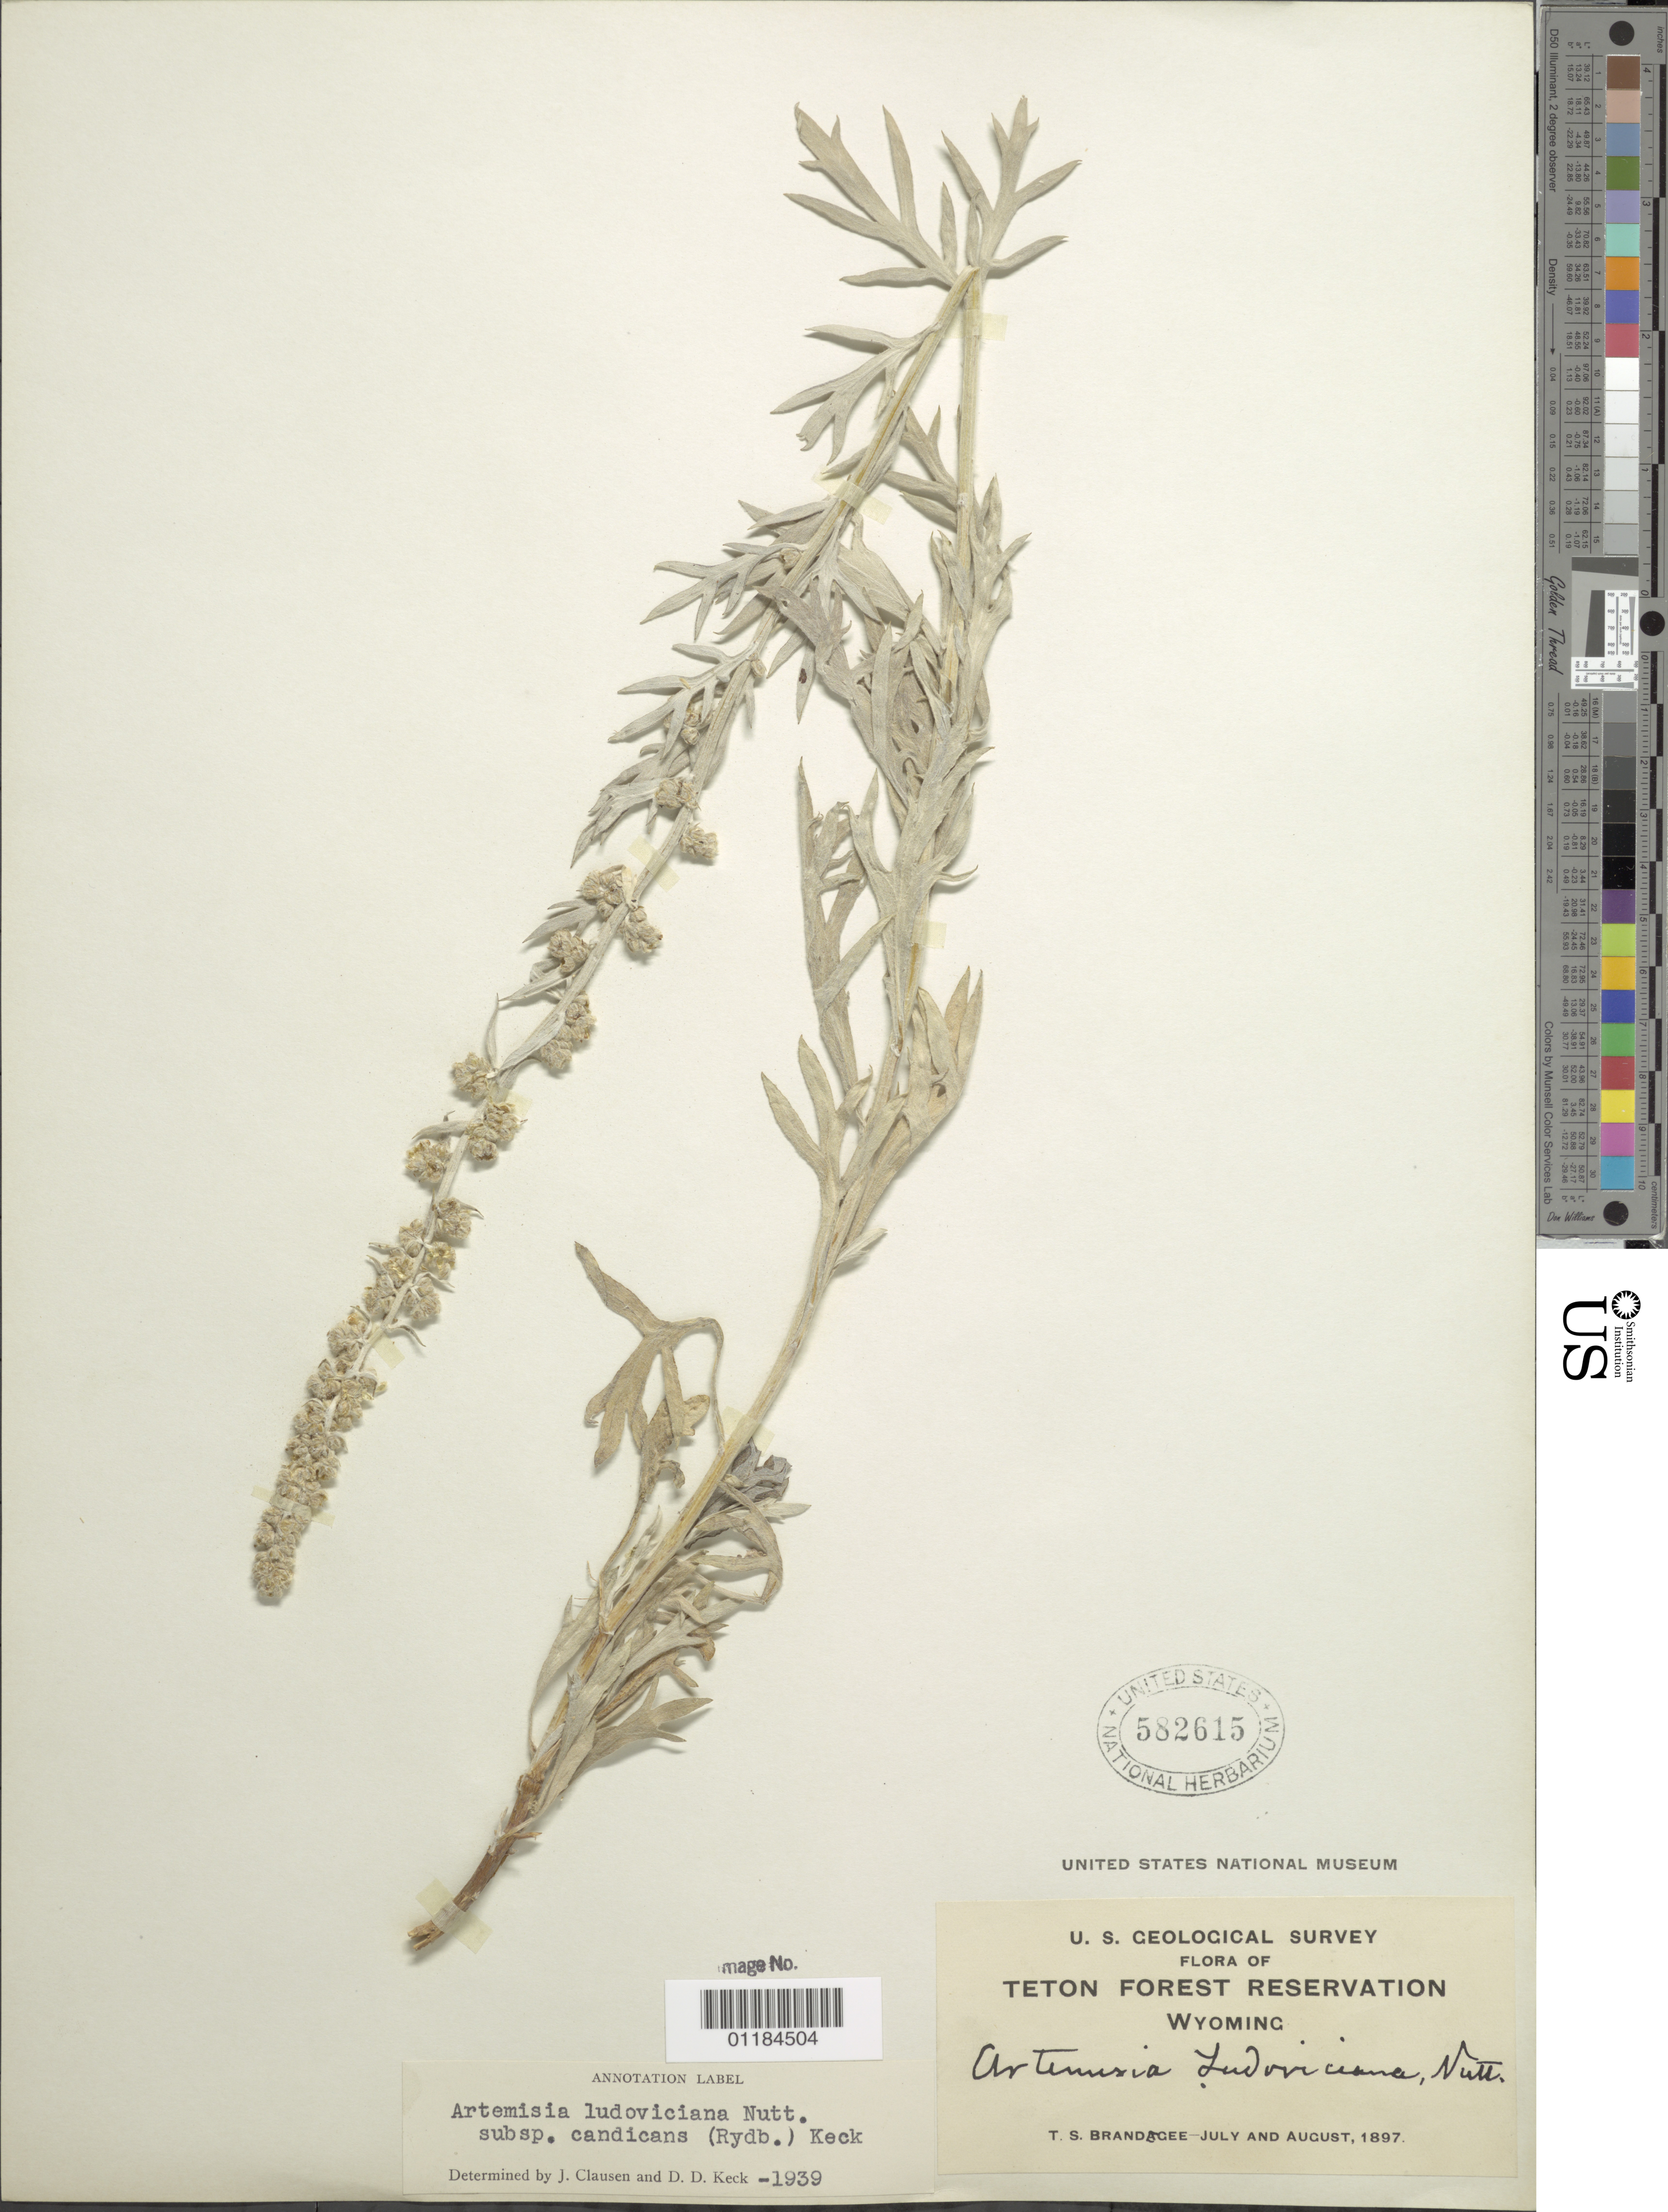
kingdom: Plantae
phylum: Tracheophyta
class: Magnoliopsida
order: Asterales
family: Asteraceae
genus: Artemisia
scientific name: Artemisia ludoviciana subsp. candicans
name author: (Rydb.) D.D. Keck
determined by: Clausen, J.; Keck, David D.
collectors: T. S. Brandegee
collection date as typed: Jul 1897 to -- Aug 1897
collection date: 1897-07/1897-08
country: United States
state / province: Wyoming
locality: Teton Forest Reservation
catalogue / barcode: US 582615